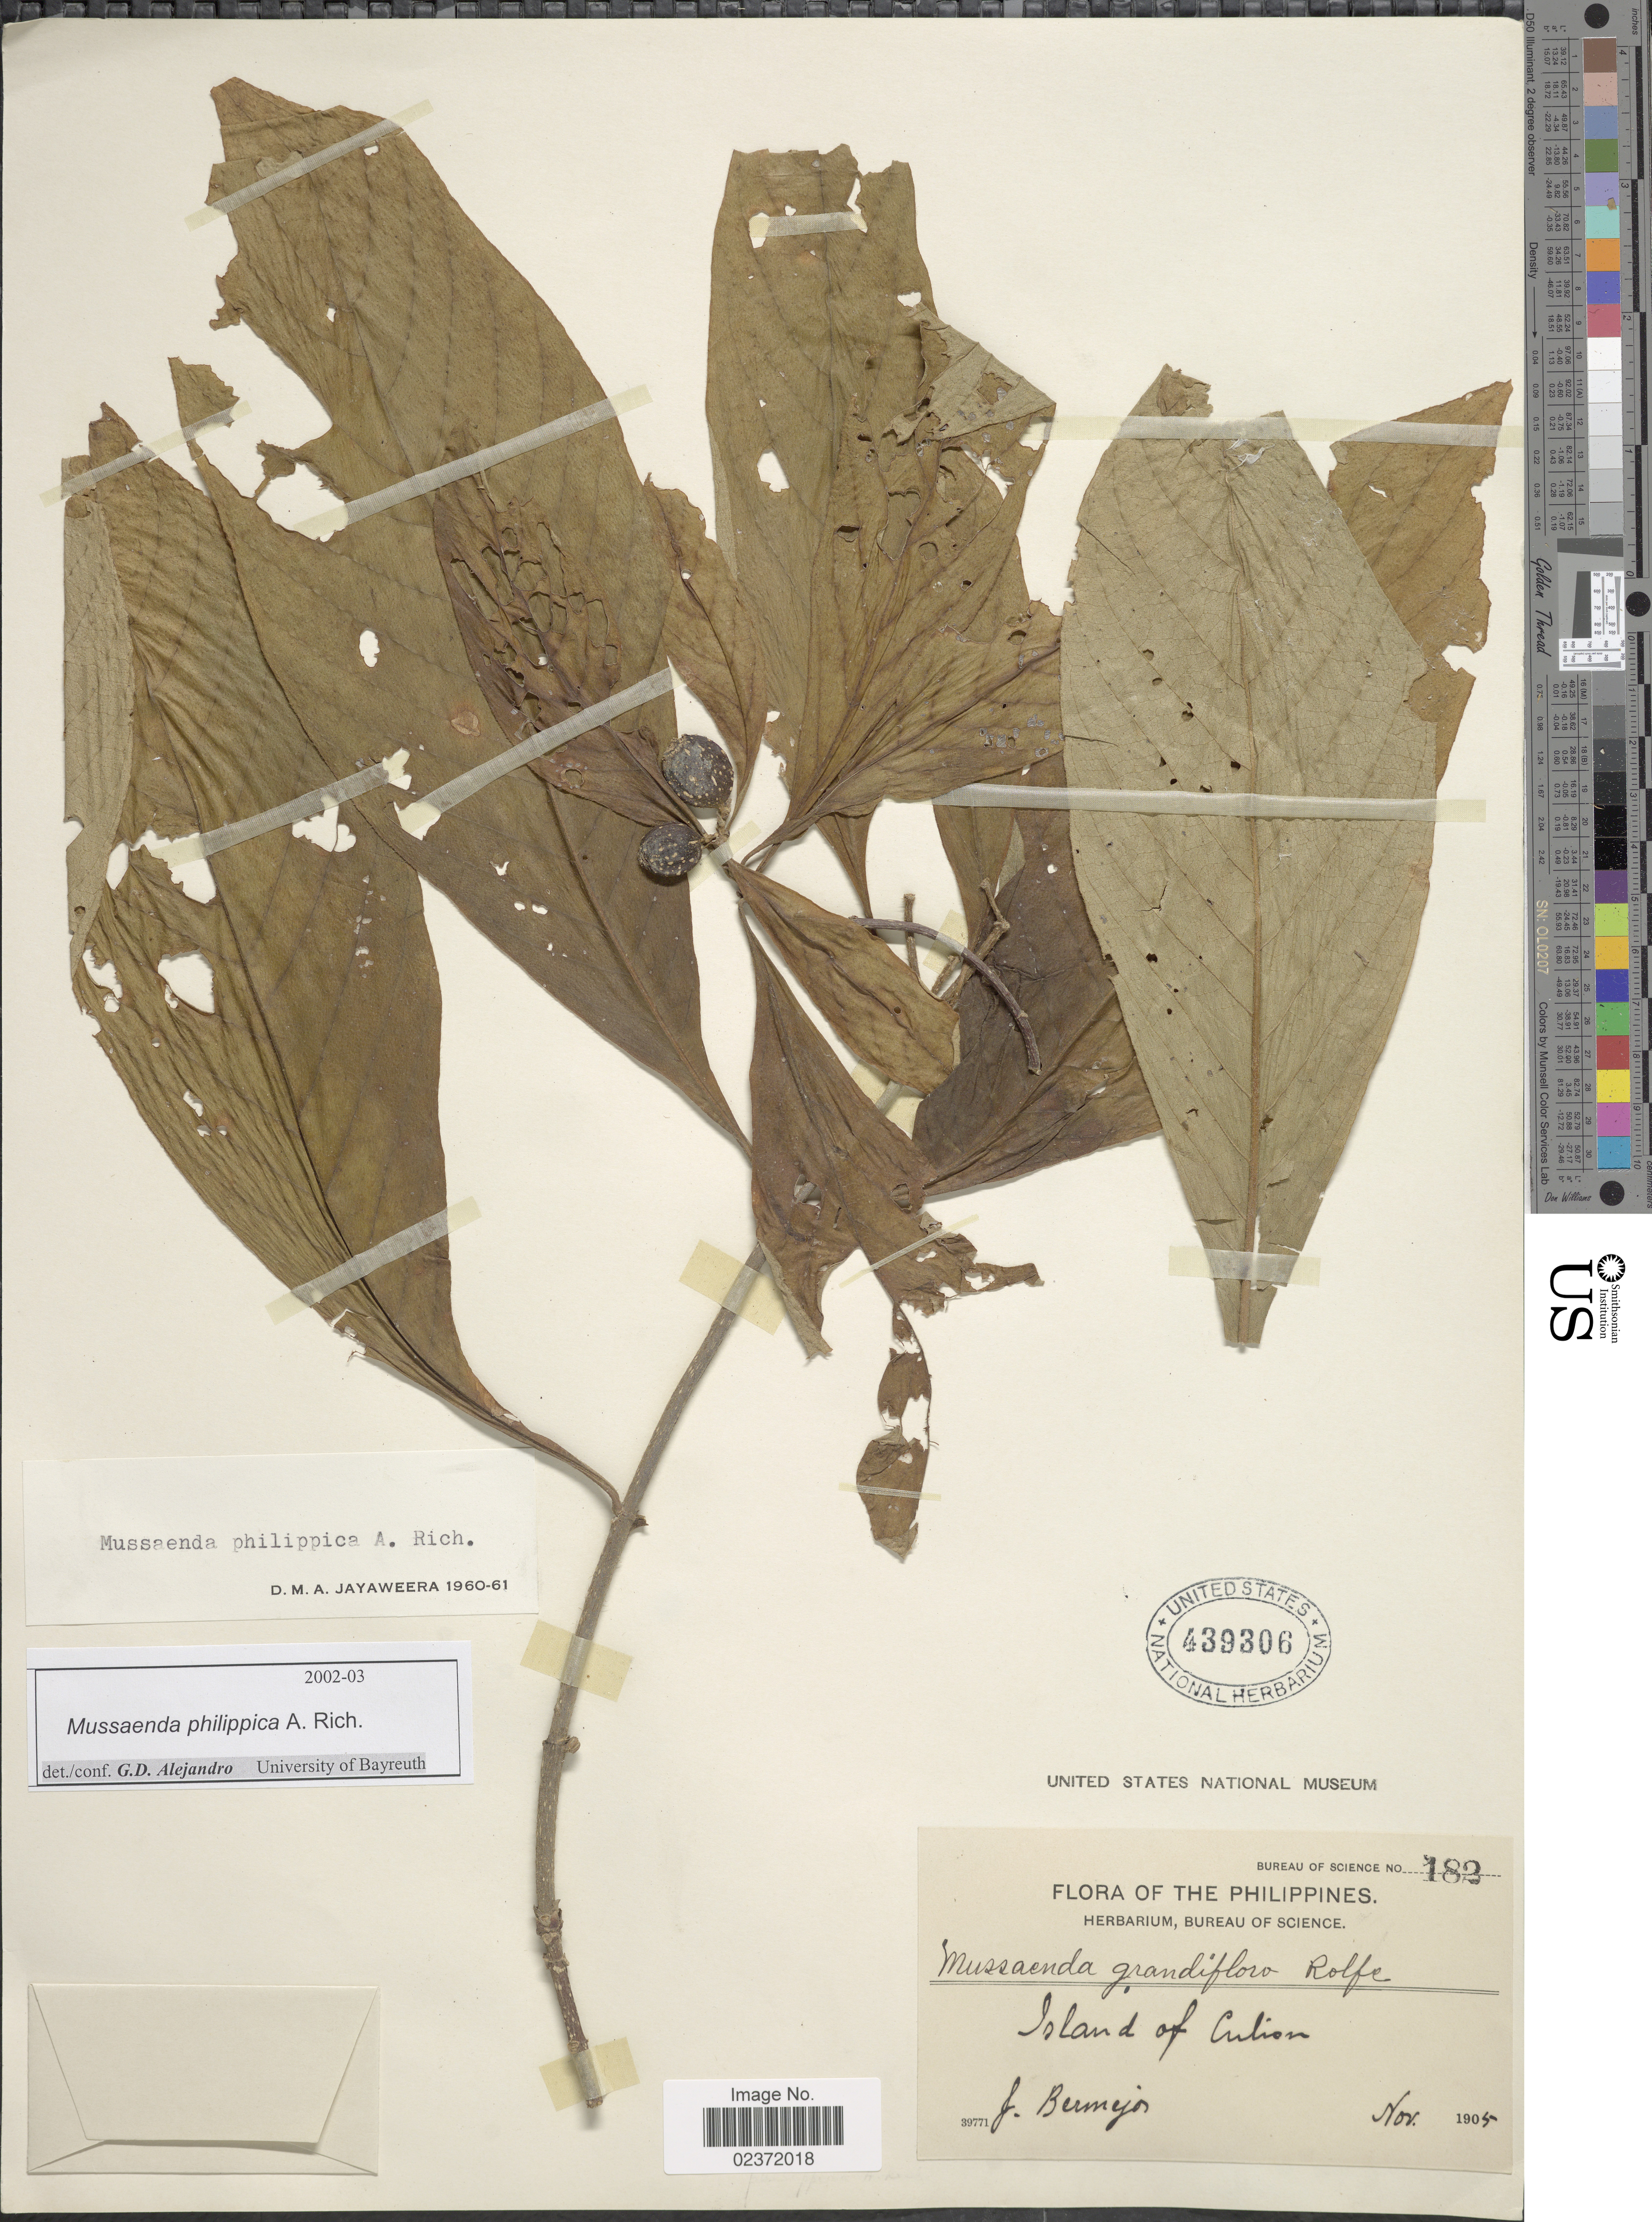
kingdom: Plantae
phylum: Tracheophyta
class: Magnoliopsida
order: Gentianales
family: Rubiaceae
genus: Mussaenda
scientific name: Mussaenda philippica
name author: A. Rich.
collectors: J. Bermejos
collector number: Bureau of Science 182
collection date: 1905-11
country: Philippines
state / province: Mimaropa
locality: Island of Culion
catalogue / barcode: US 439306